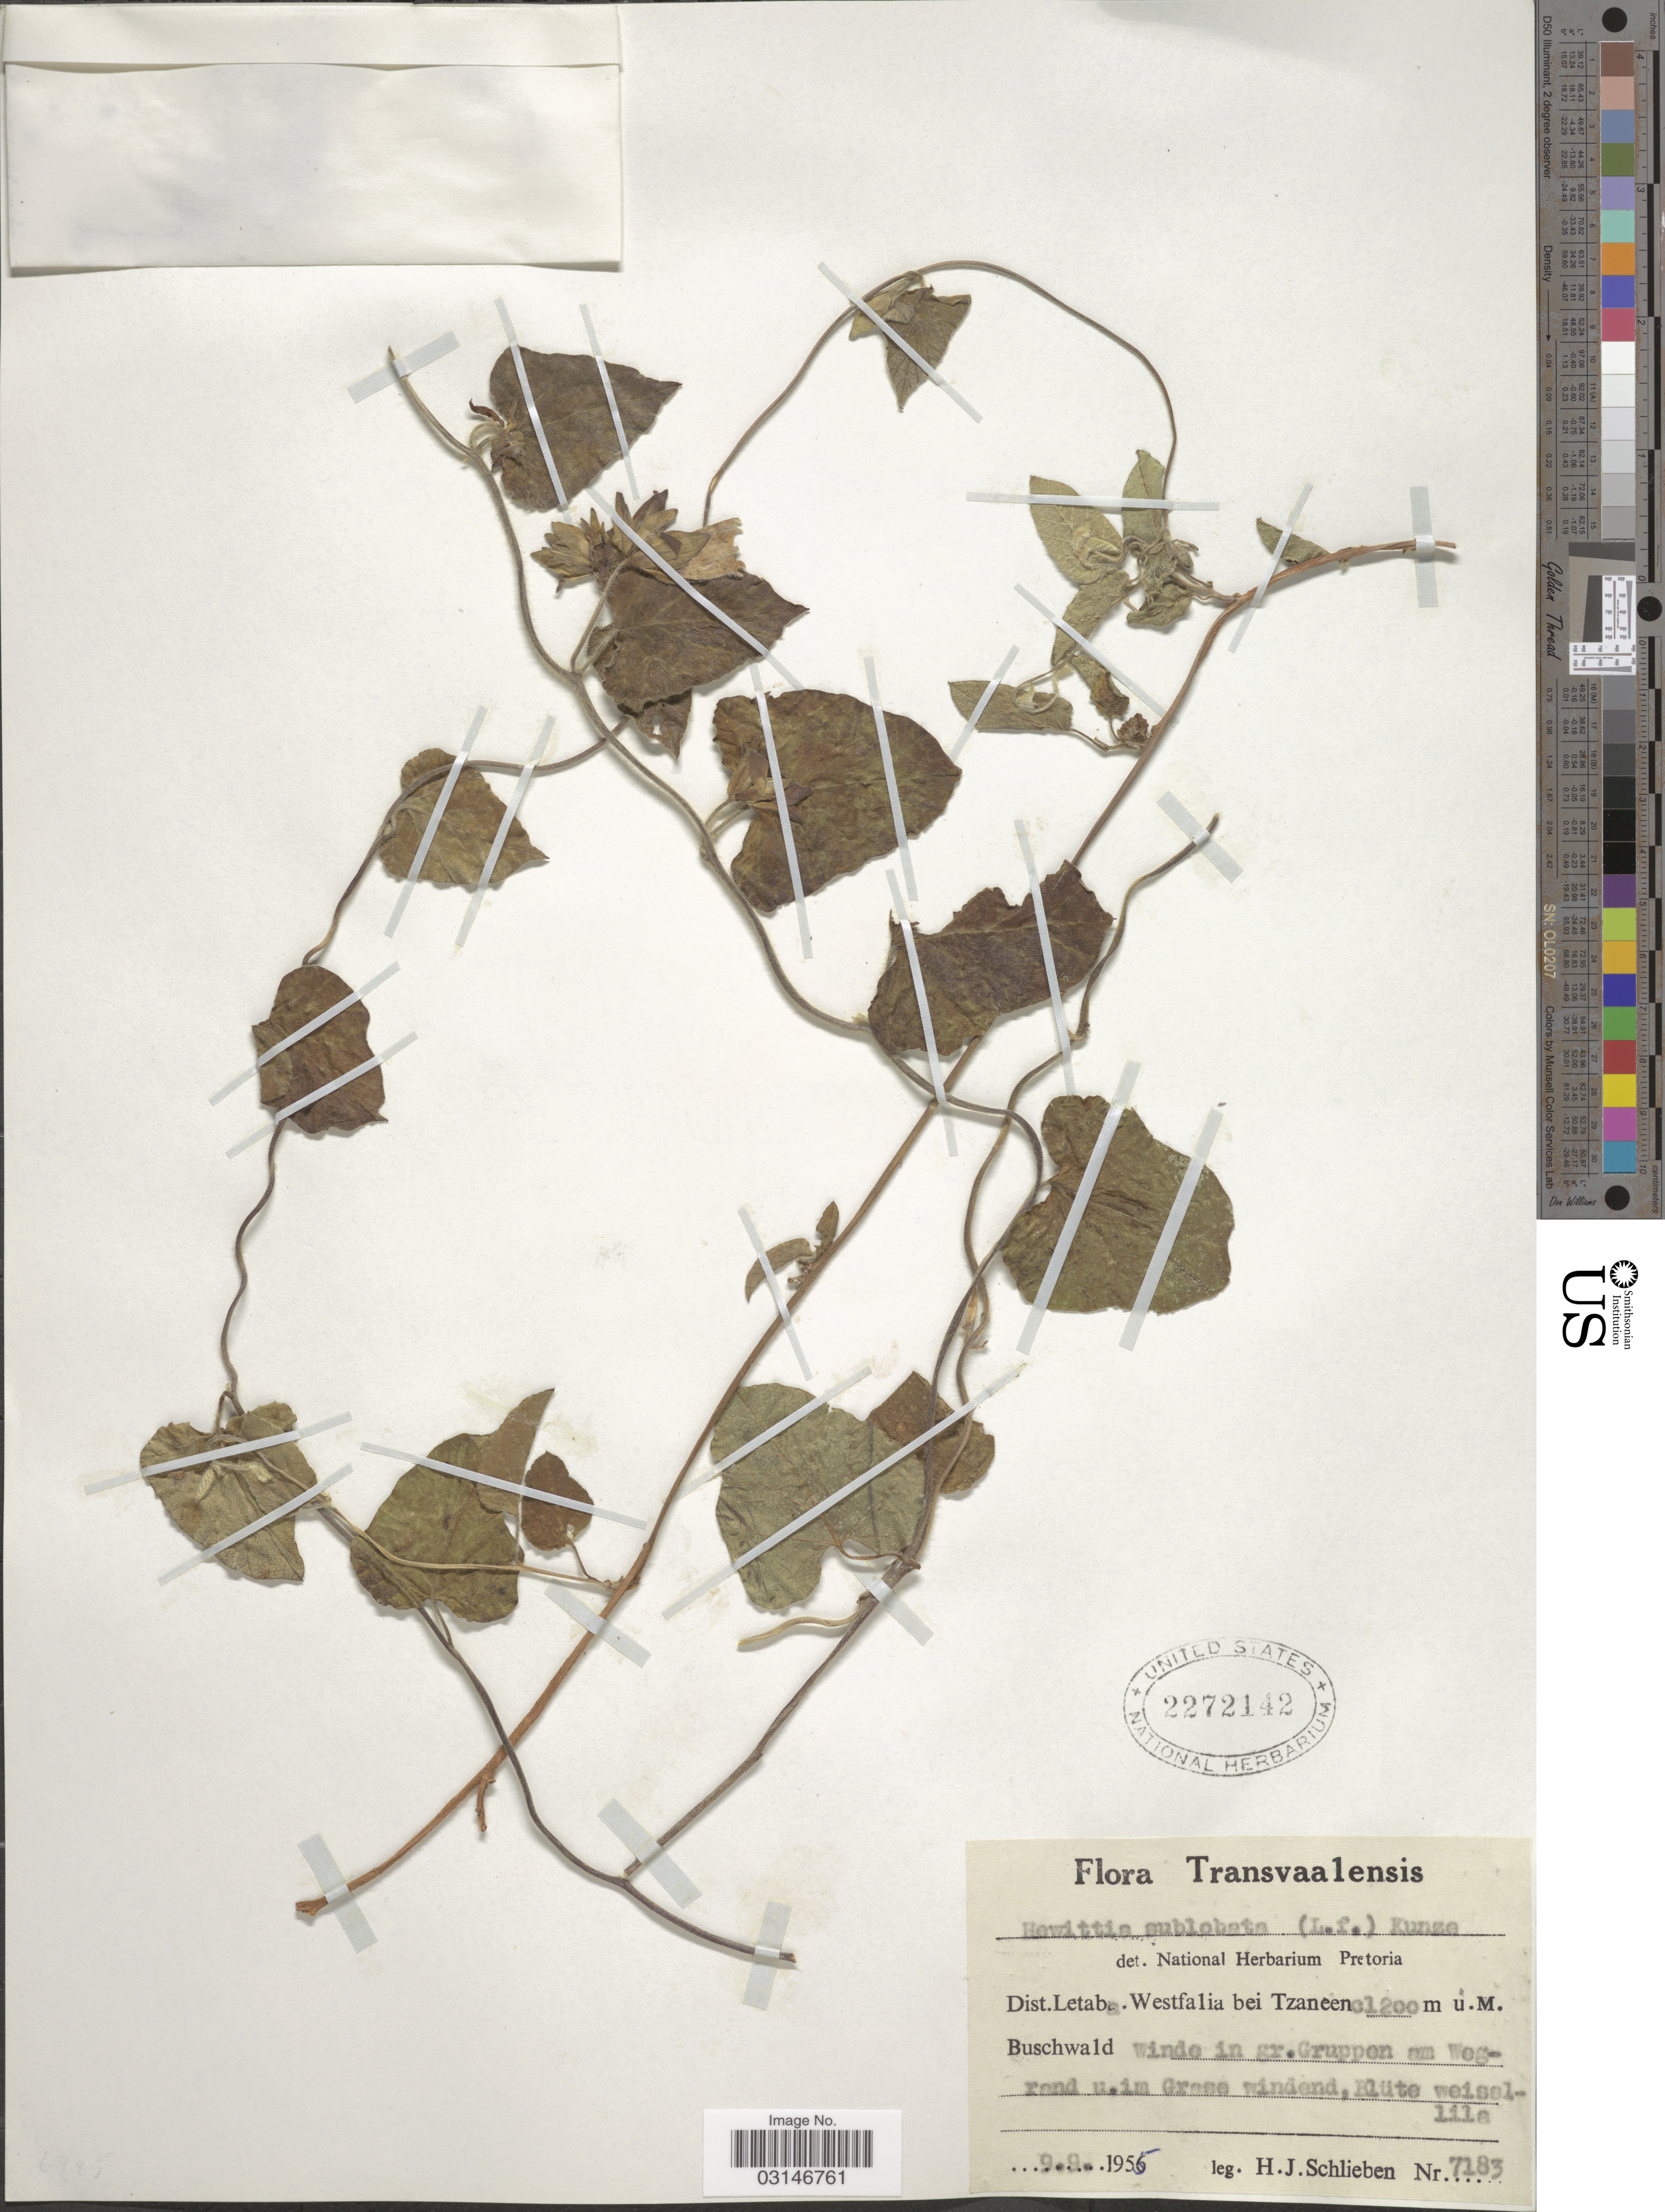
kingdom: Plantae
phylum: Tracheophyta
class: Magnoliopsida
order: Solanales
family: Convolvulaceae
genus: Hewittia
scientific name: Hewittia sublobata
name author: (L. f.) Kuntze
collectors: H. J. Schlieben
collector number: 7183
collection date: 1955-09-09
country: South Africa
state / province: Limpopo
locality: Transvaalensis, Dist. Letaba. Westfalia bei Tzaneen.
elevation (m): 1200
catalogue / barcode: US 2272142